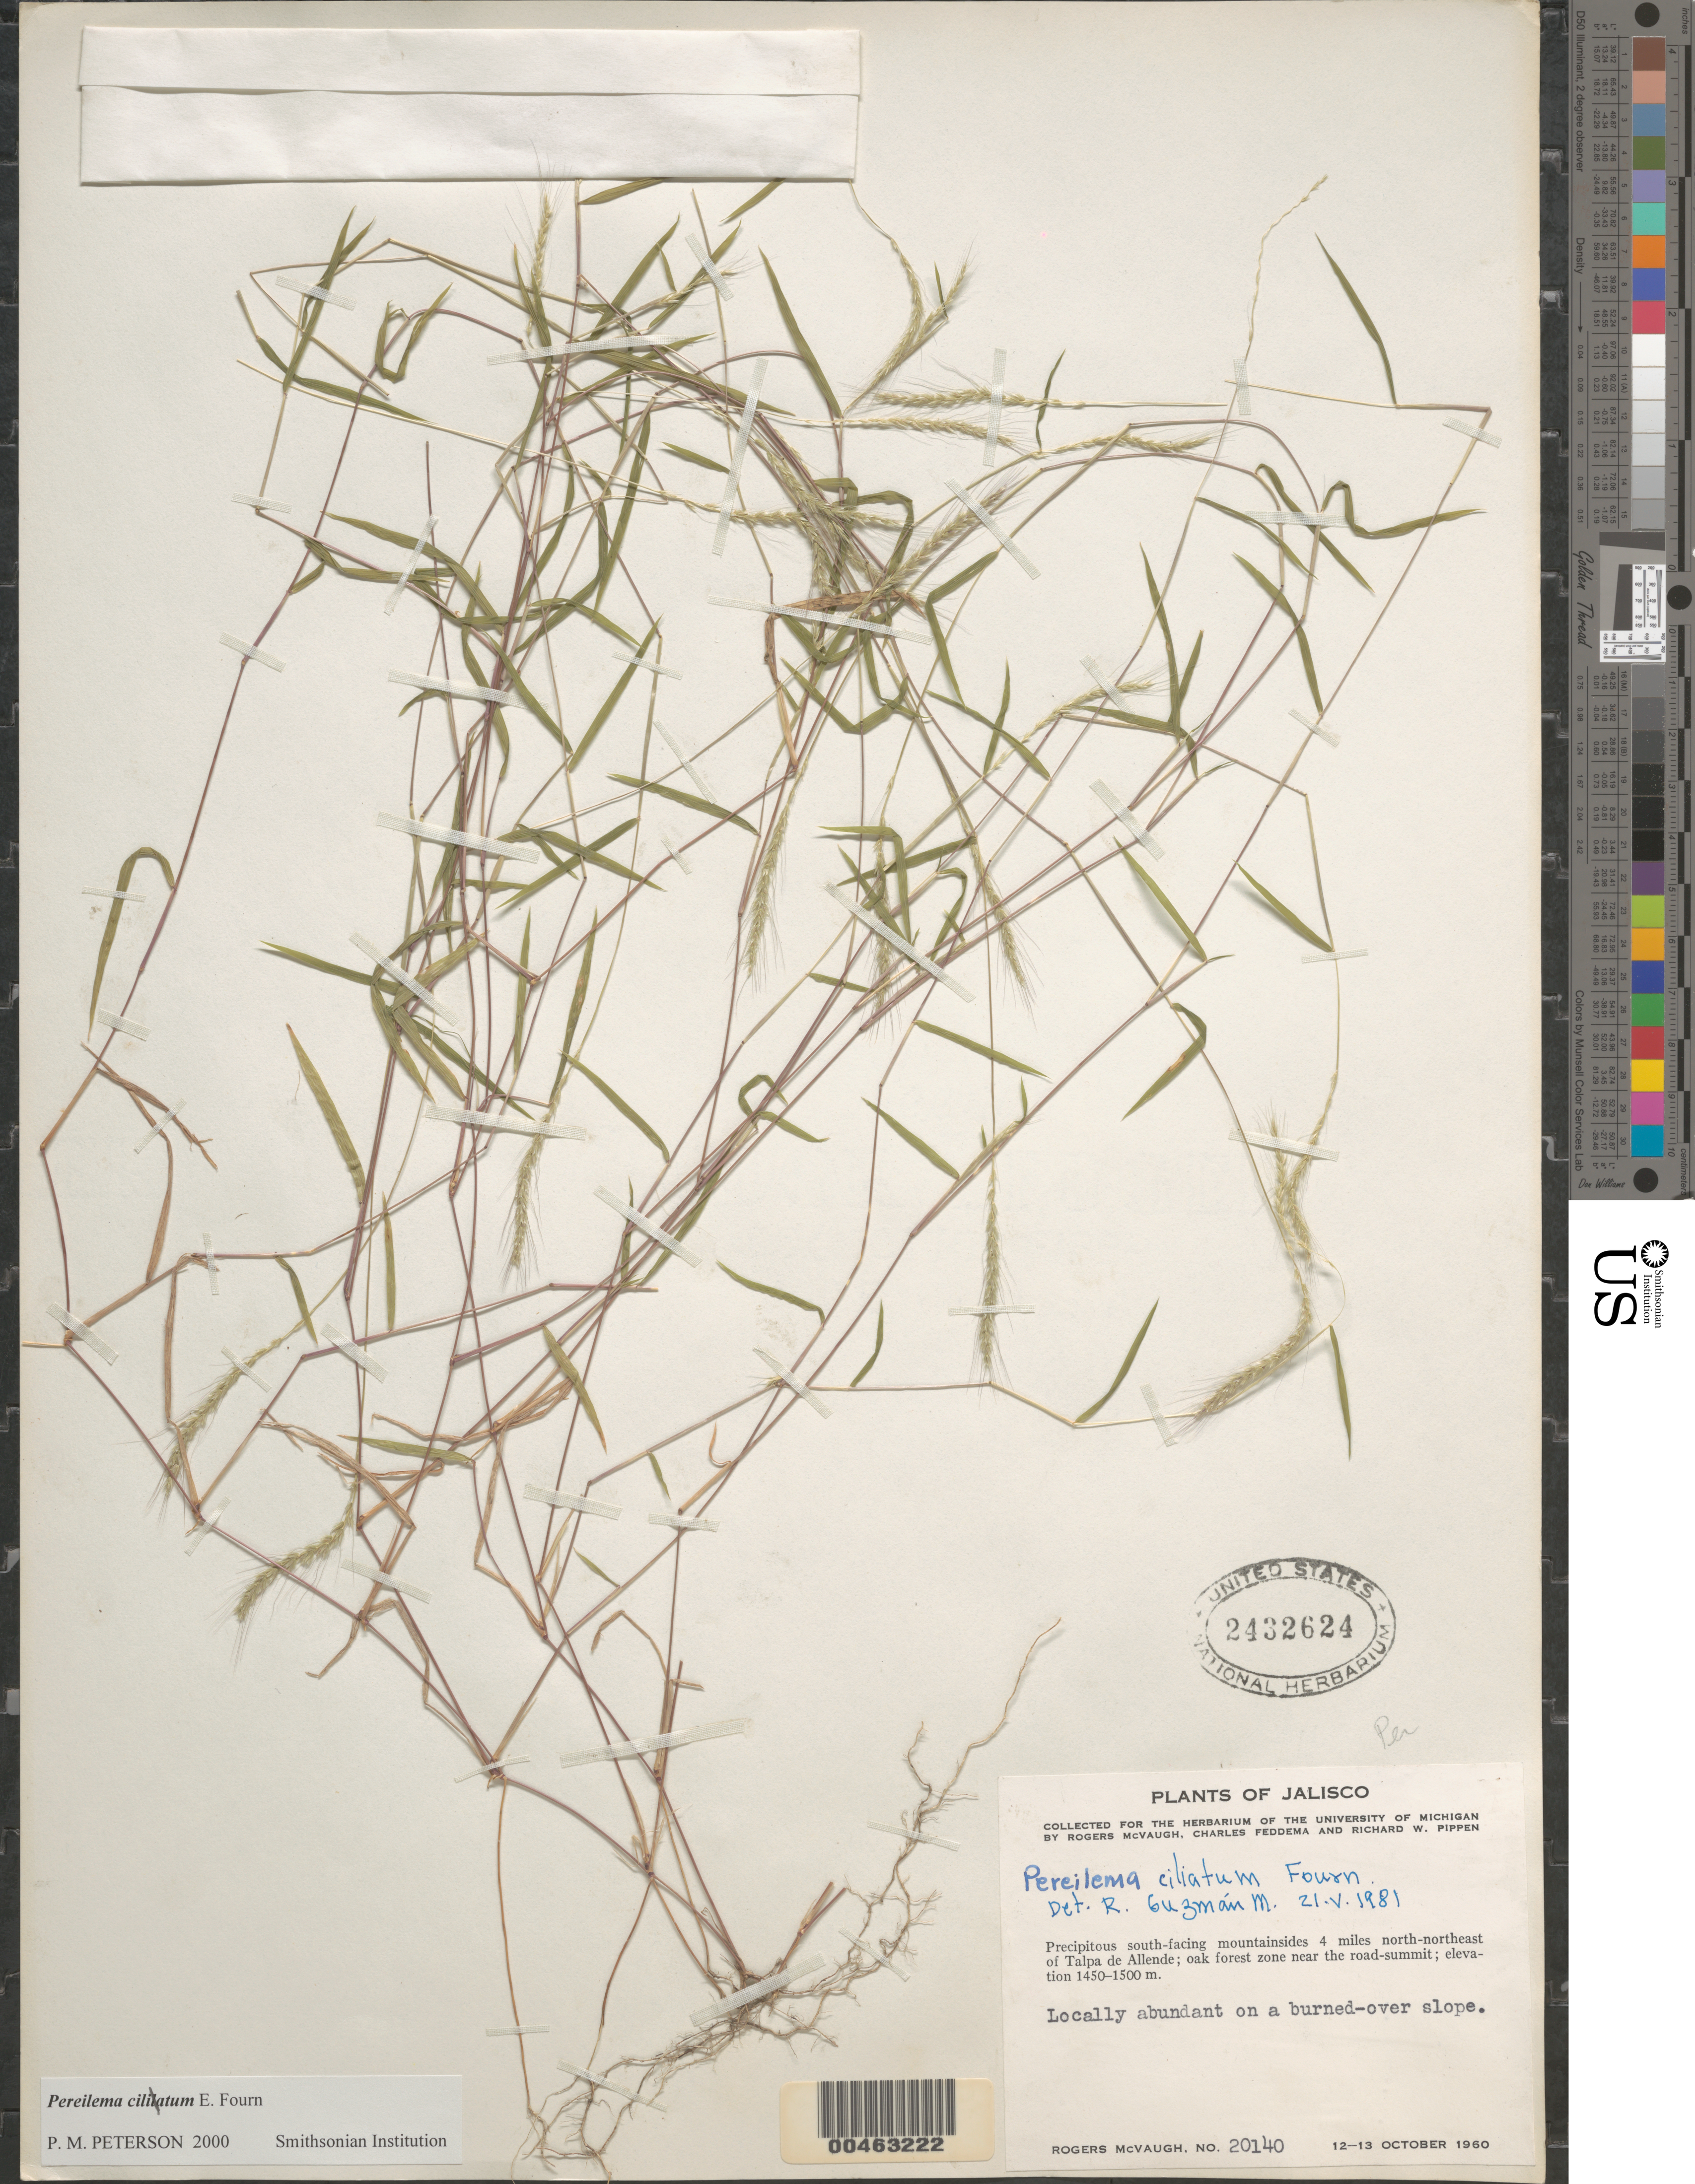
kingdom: Plantae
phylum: Tracheophyta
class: Liliopsida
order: Poales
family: Poaceae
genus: Pereilema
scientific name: Pereilema ciliatum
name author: E. Fourn.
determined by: Guzm n-M., R.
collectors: R. McVaugh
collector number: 20140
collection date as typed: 12 Oct 1960 to 13 Oct 1960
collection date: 1960-10-12/1960-10-13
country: Mexico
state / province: Jalisco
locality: S-facing mtnsides 4 mi NNE of Talpa de Allende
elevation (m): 1450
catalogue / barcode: US 2432624